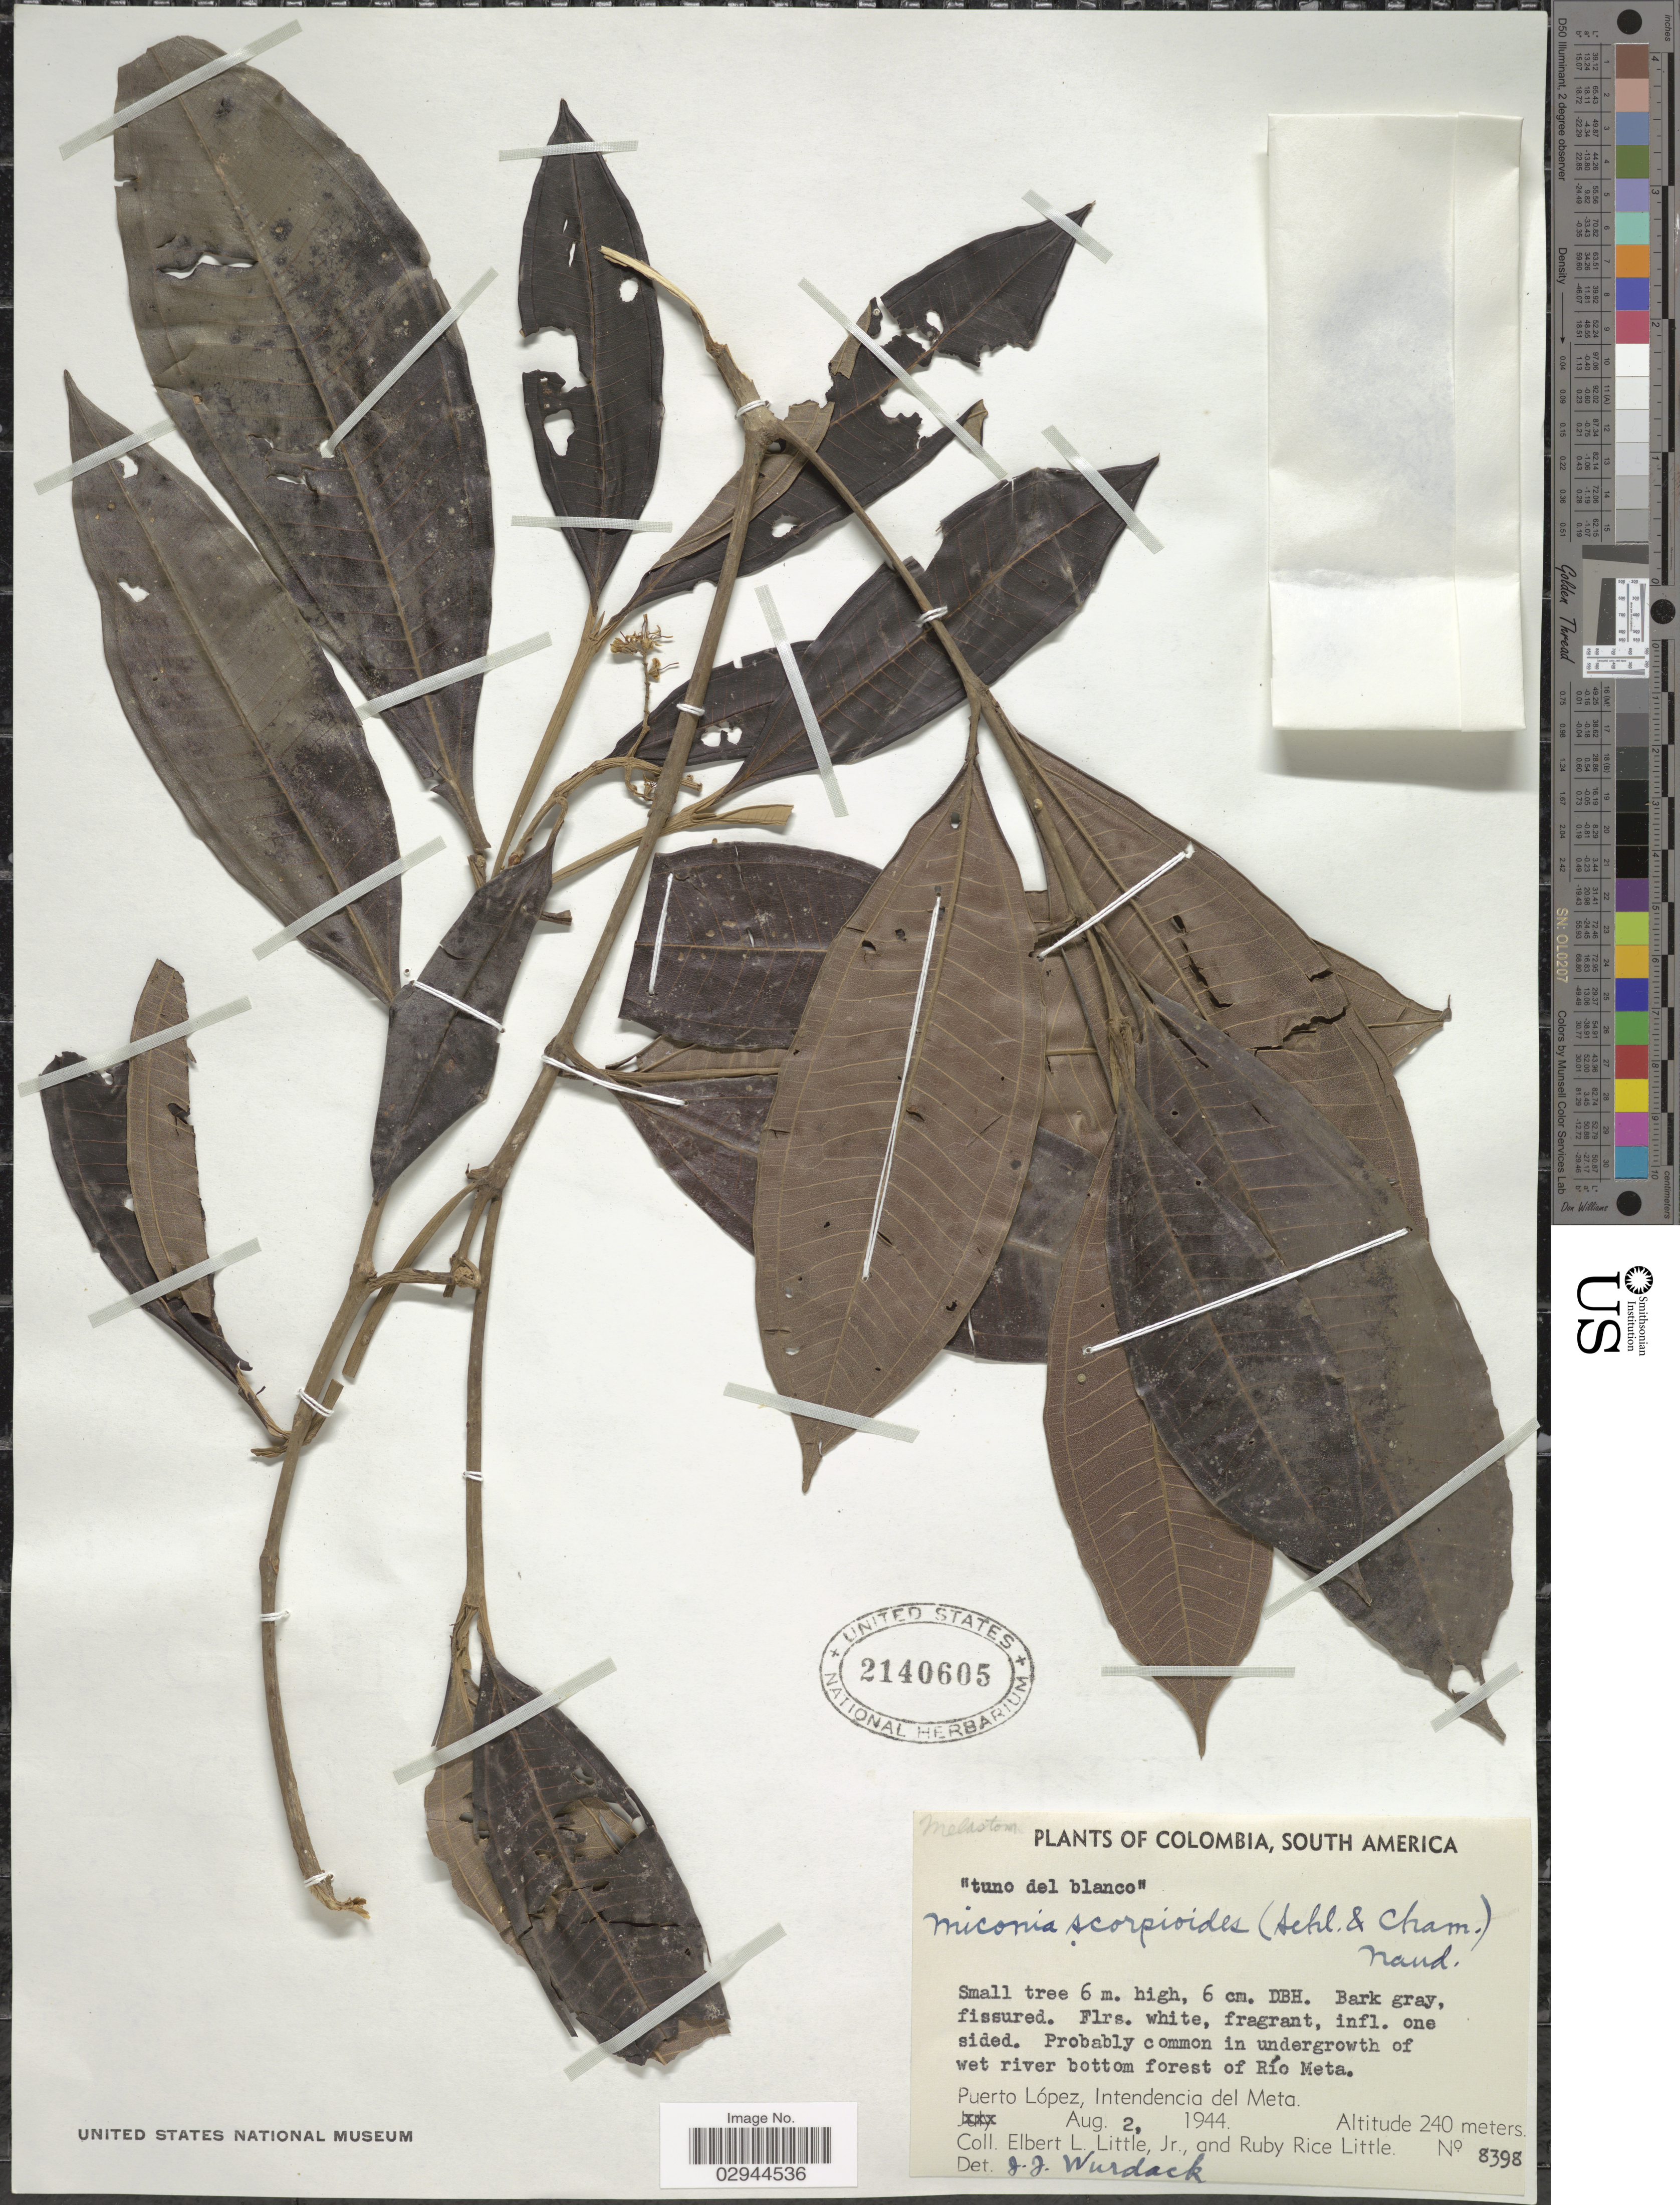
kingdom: Plantae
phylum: Tracheophyta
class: Magnoliopsida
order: Myrtales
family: Melastomataceae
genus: Miconia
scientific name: Miconia trinervia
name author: (Sw.) D. Don ex Loudon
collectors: E. L. Little & R. R. Little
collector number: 8398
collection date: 1944-08-02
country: Colombia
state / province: Meta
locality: Probably common in undergrowth of wet river bottom forest of Río Meta, Puerto López, Intendencia del Meta.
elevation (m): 240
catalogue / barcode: US 2140605